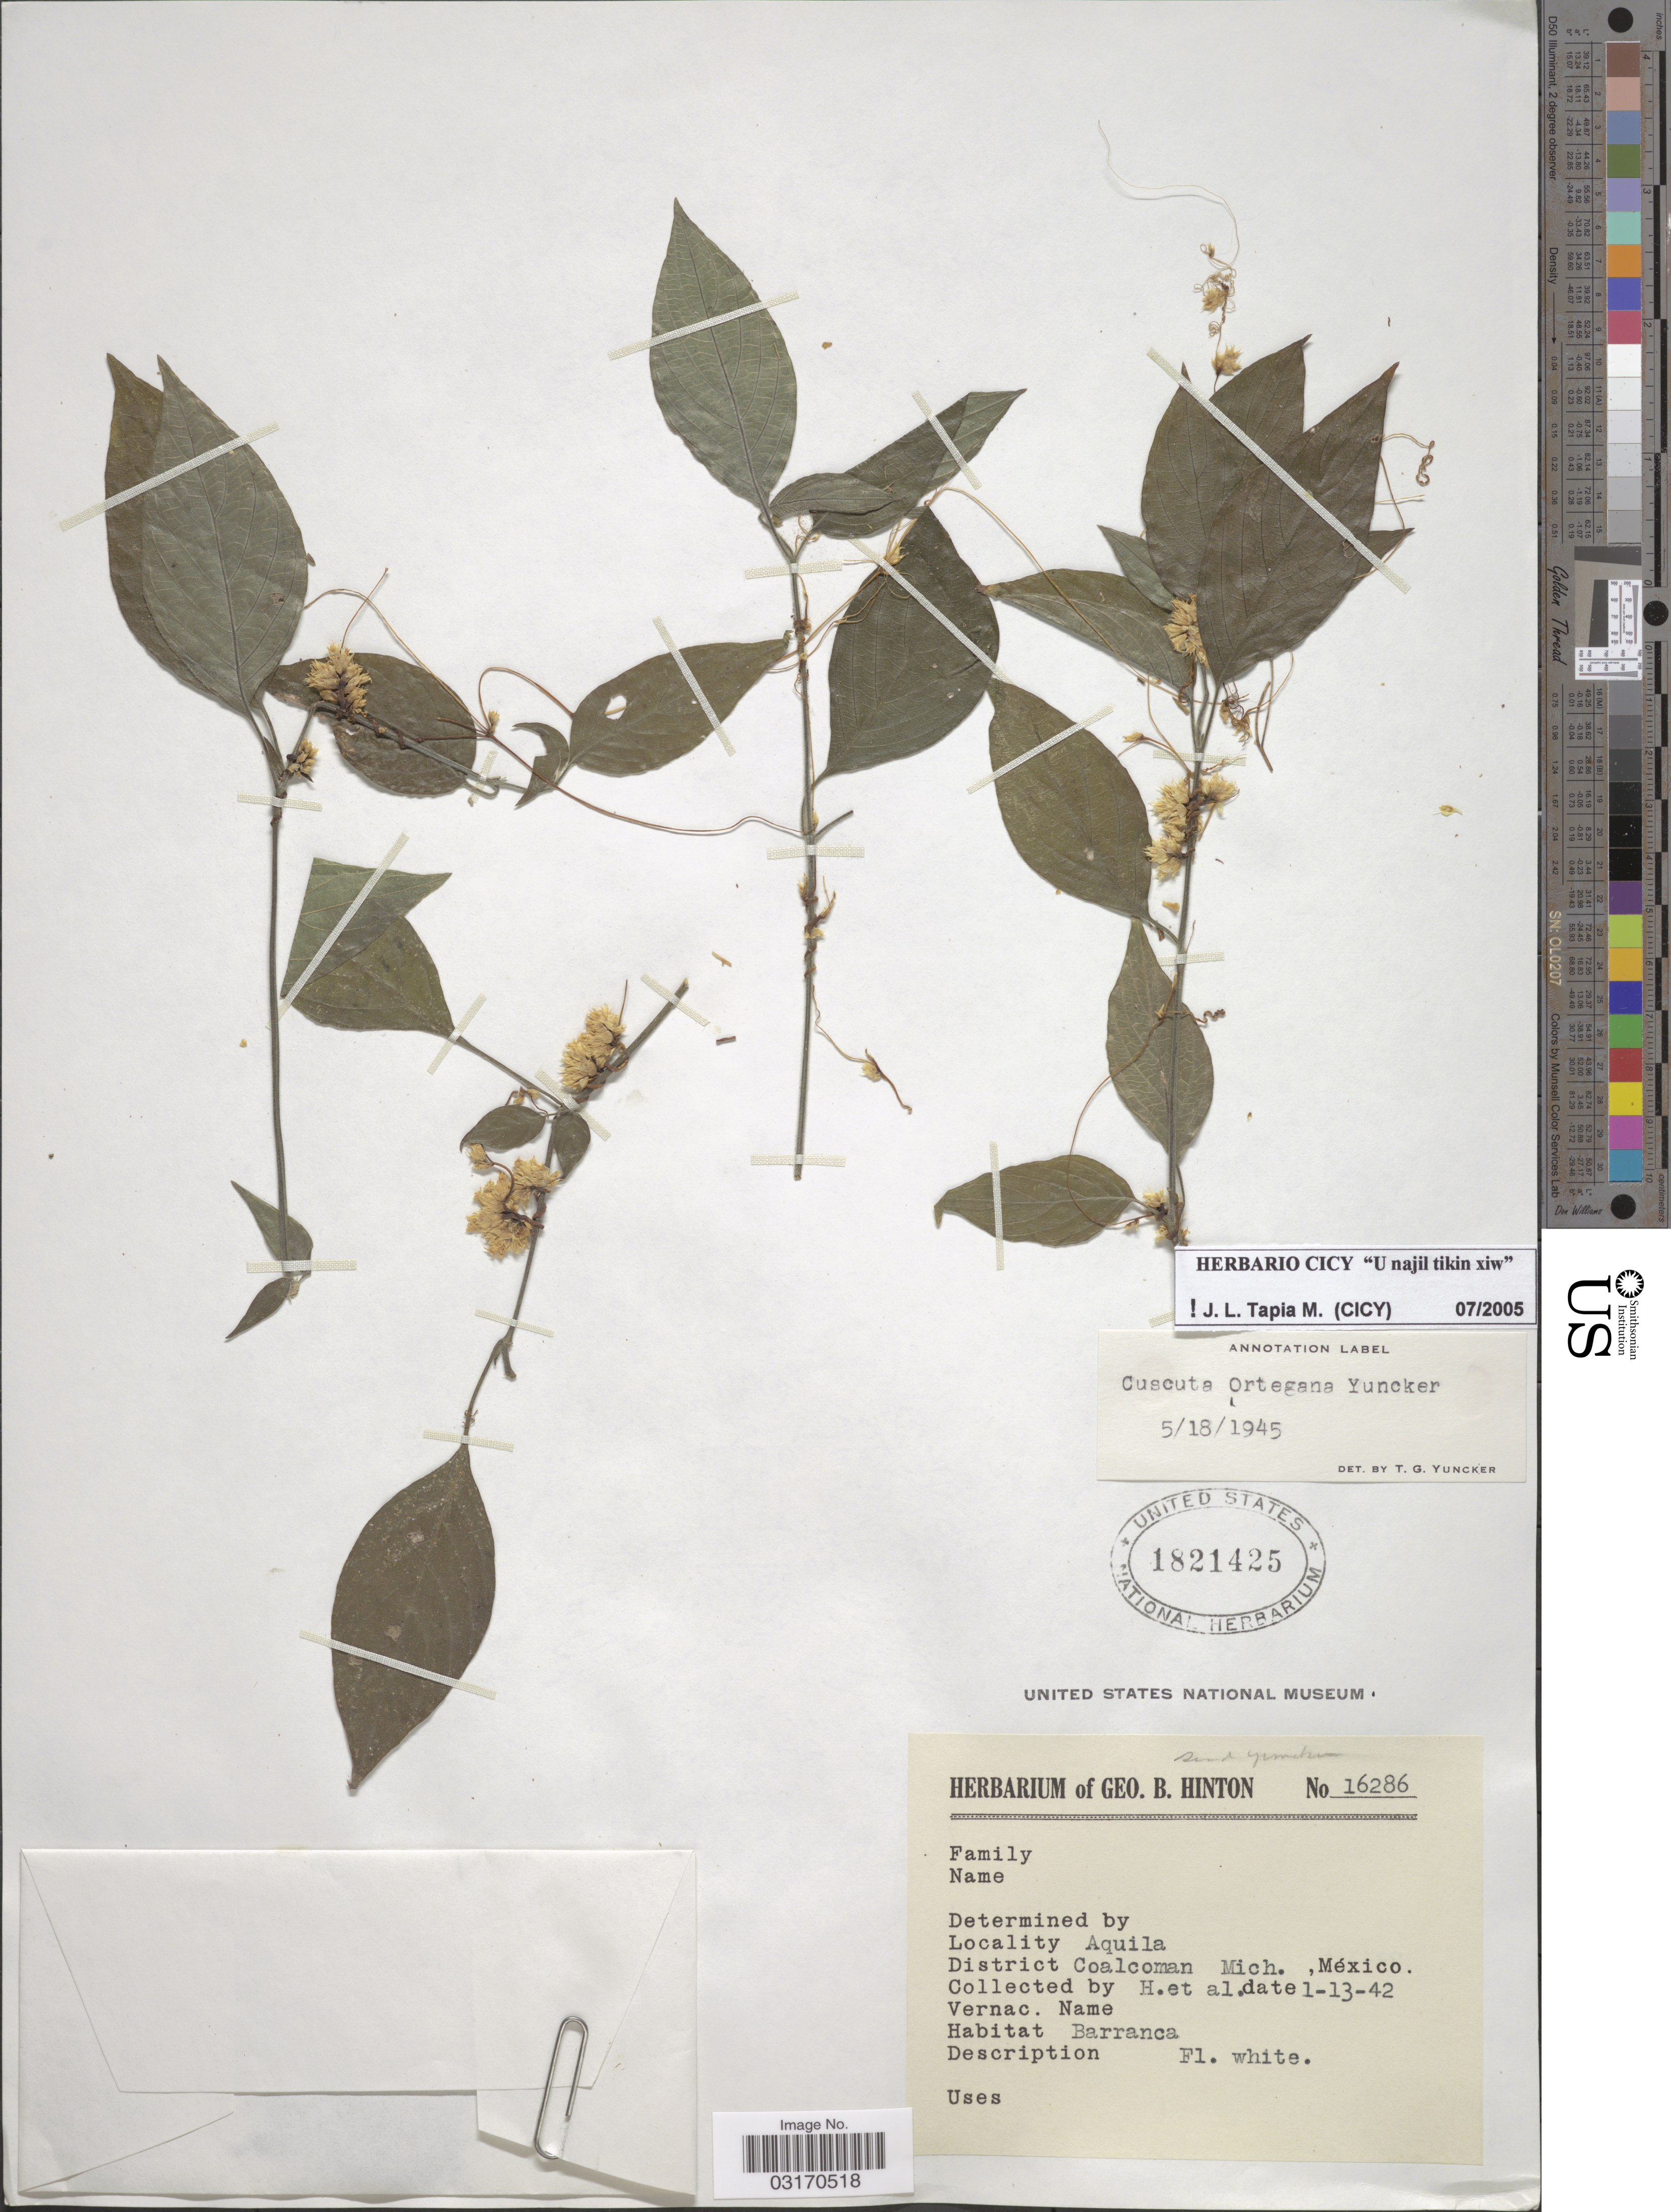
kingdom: Plantae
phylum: Tracheophyta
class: Magnoliopsida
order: Solanales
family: Convolvulaceae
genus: Cuscuta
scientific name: Cuscuta ortegana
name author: Yunck.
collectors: G. B. Hinton & et al.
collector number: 16286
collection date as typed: Transcribed d/m/y: 13/1/42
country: Mexico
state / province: Michoacán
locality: Aquila, District Coalcoman.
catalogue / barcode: US 1821425